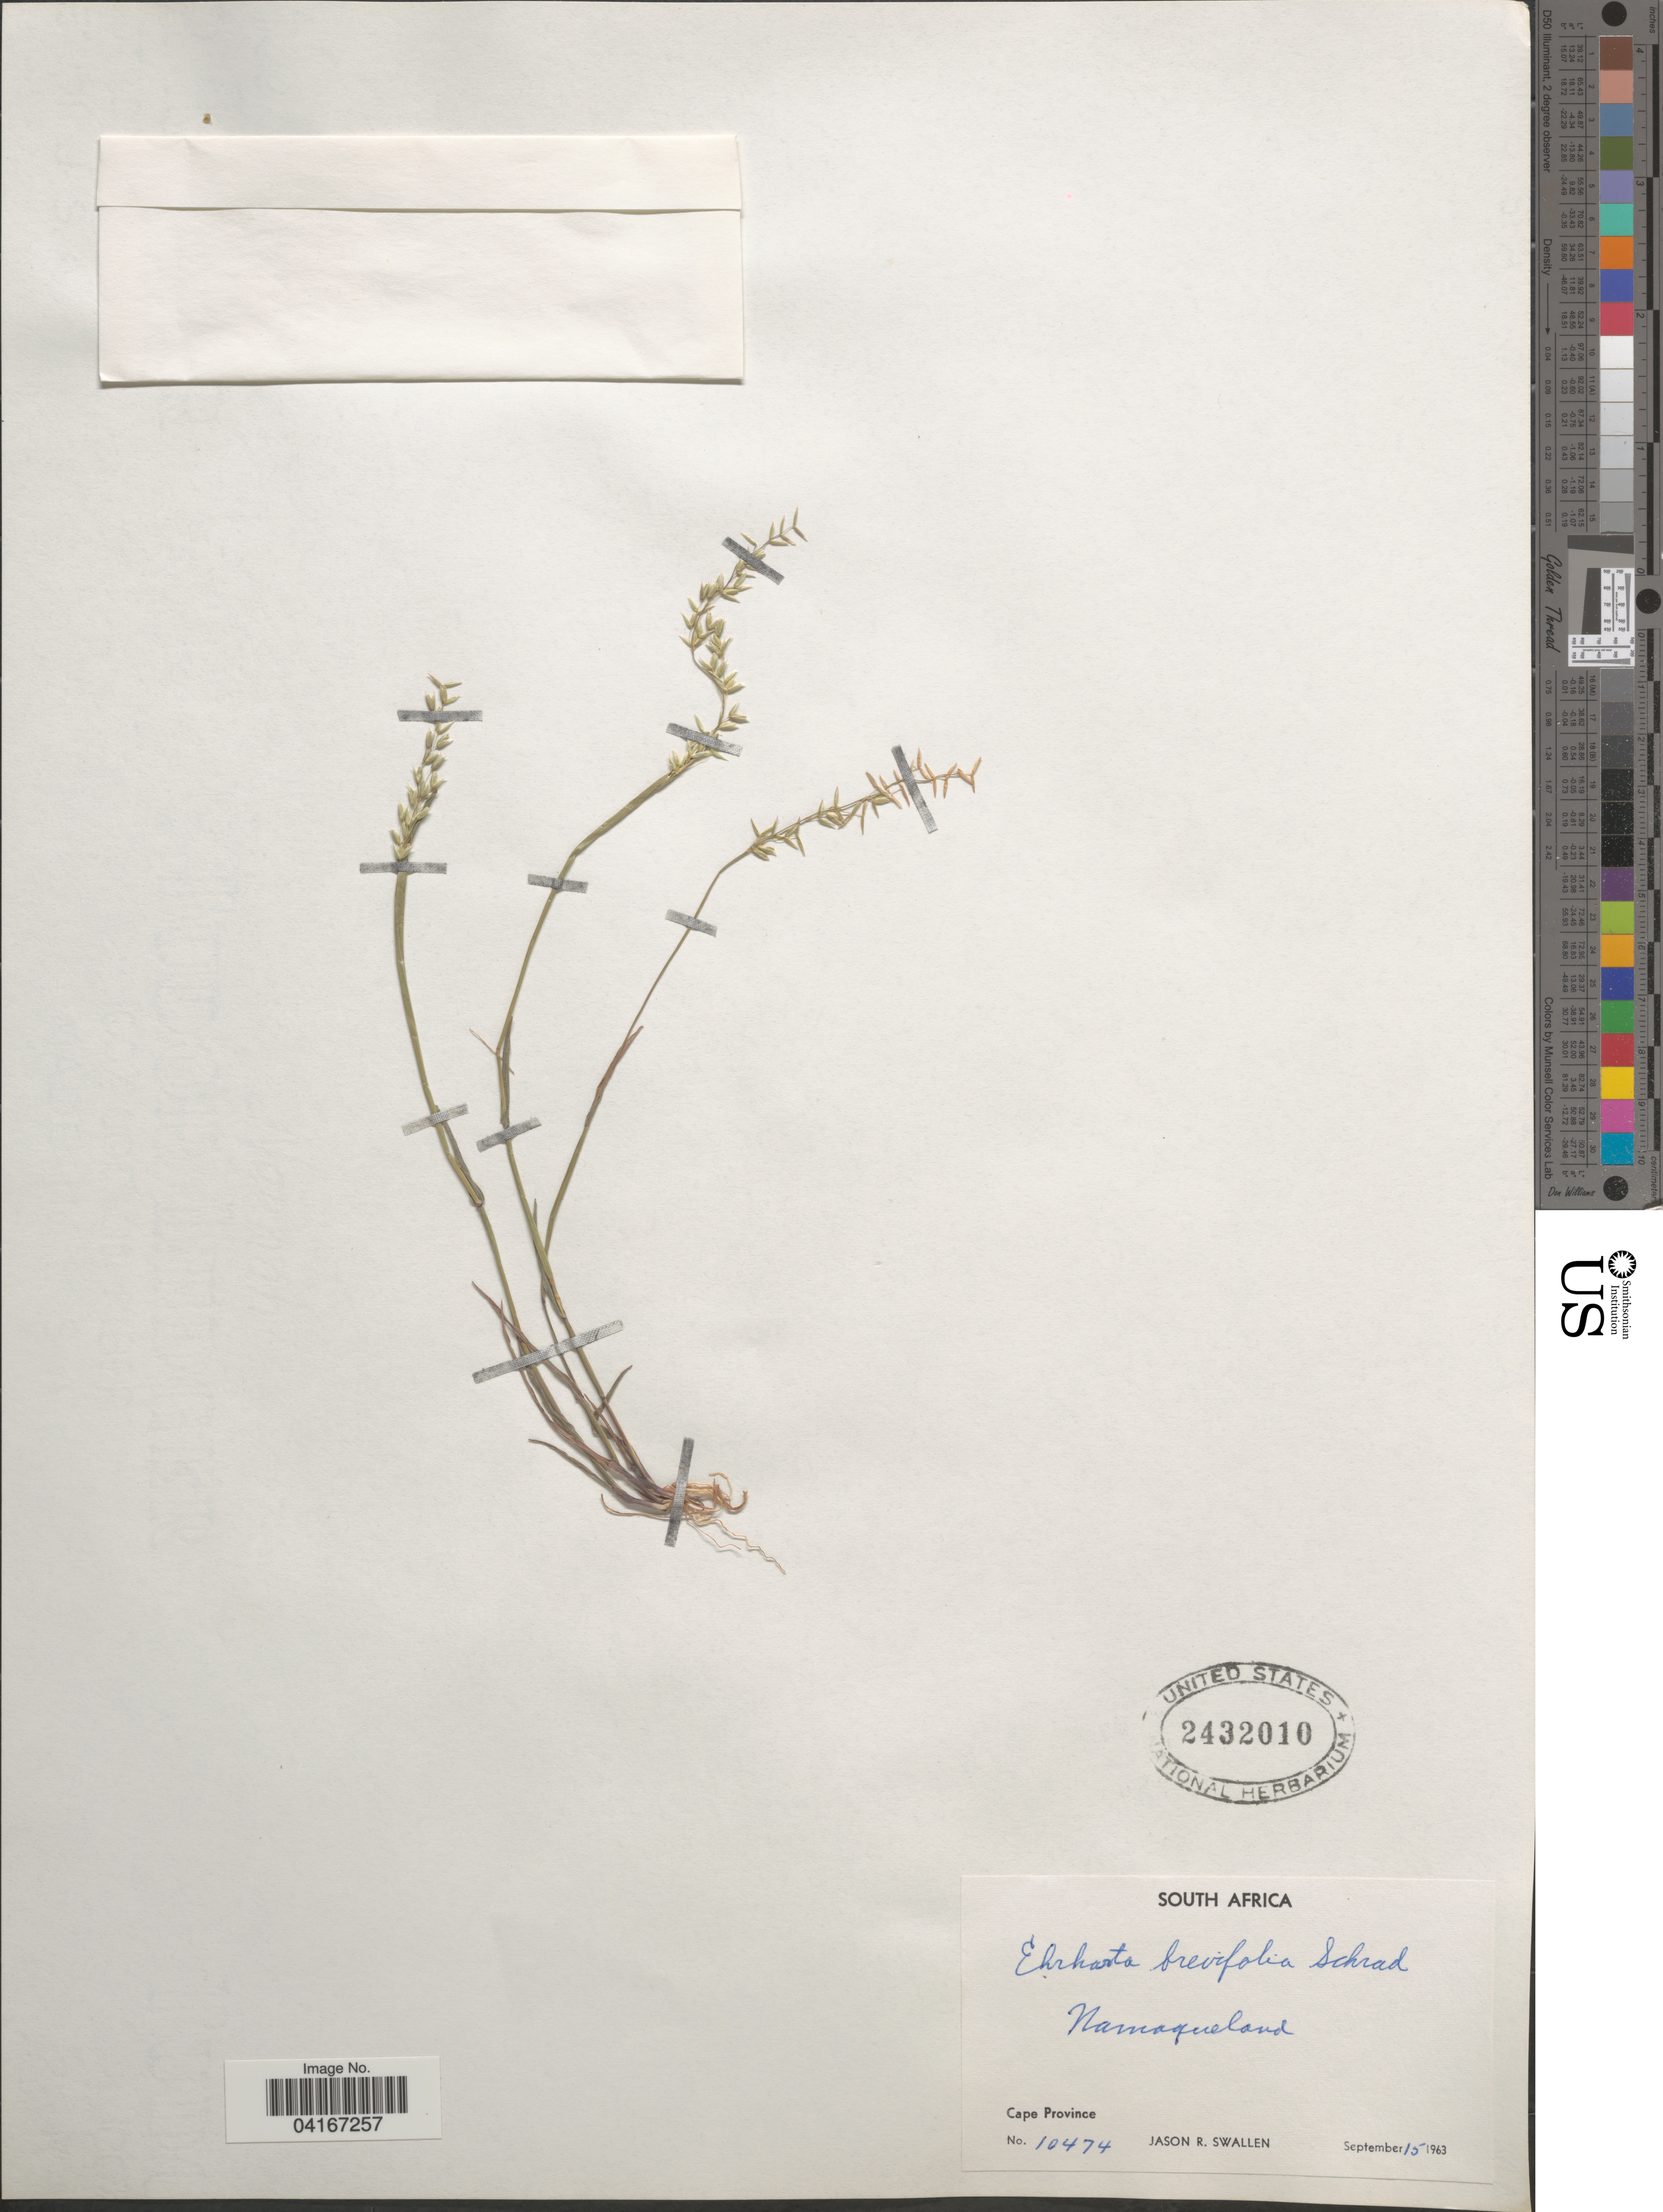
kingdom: Plantae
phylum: Tracheophyta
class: Liliopsida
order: Poales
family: Poaceae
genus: Ehrharta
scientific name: Ehrharta brevifolia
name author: Schrad.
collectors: J. R. Swallen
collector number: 10474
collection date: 1963-09-15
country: South Africa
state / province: Northern Cape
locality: Namaqueland.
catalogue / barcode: US 2432010